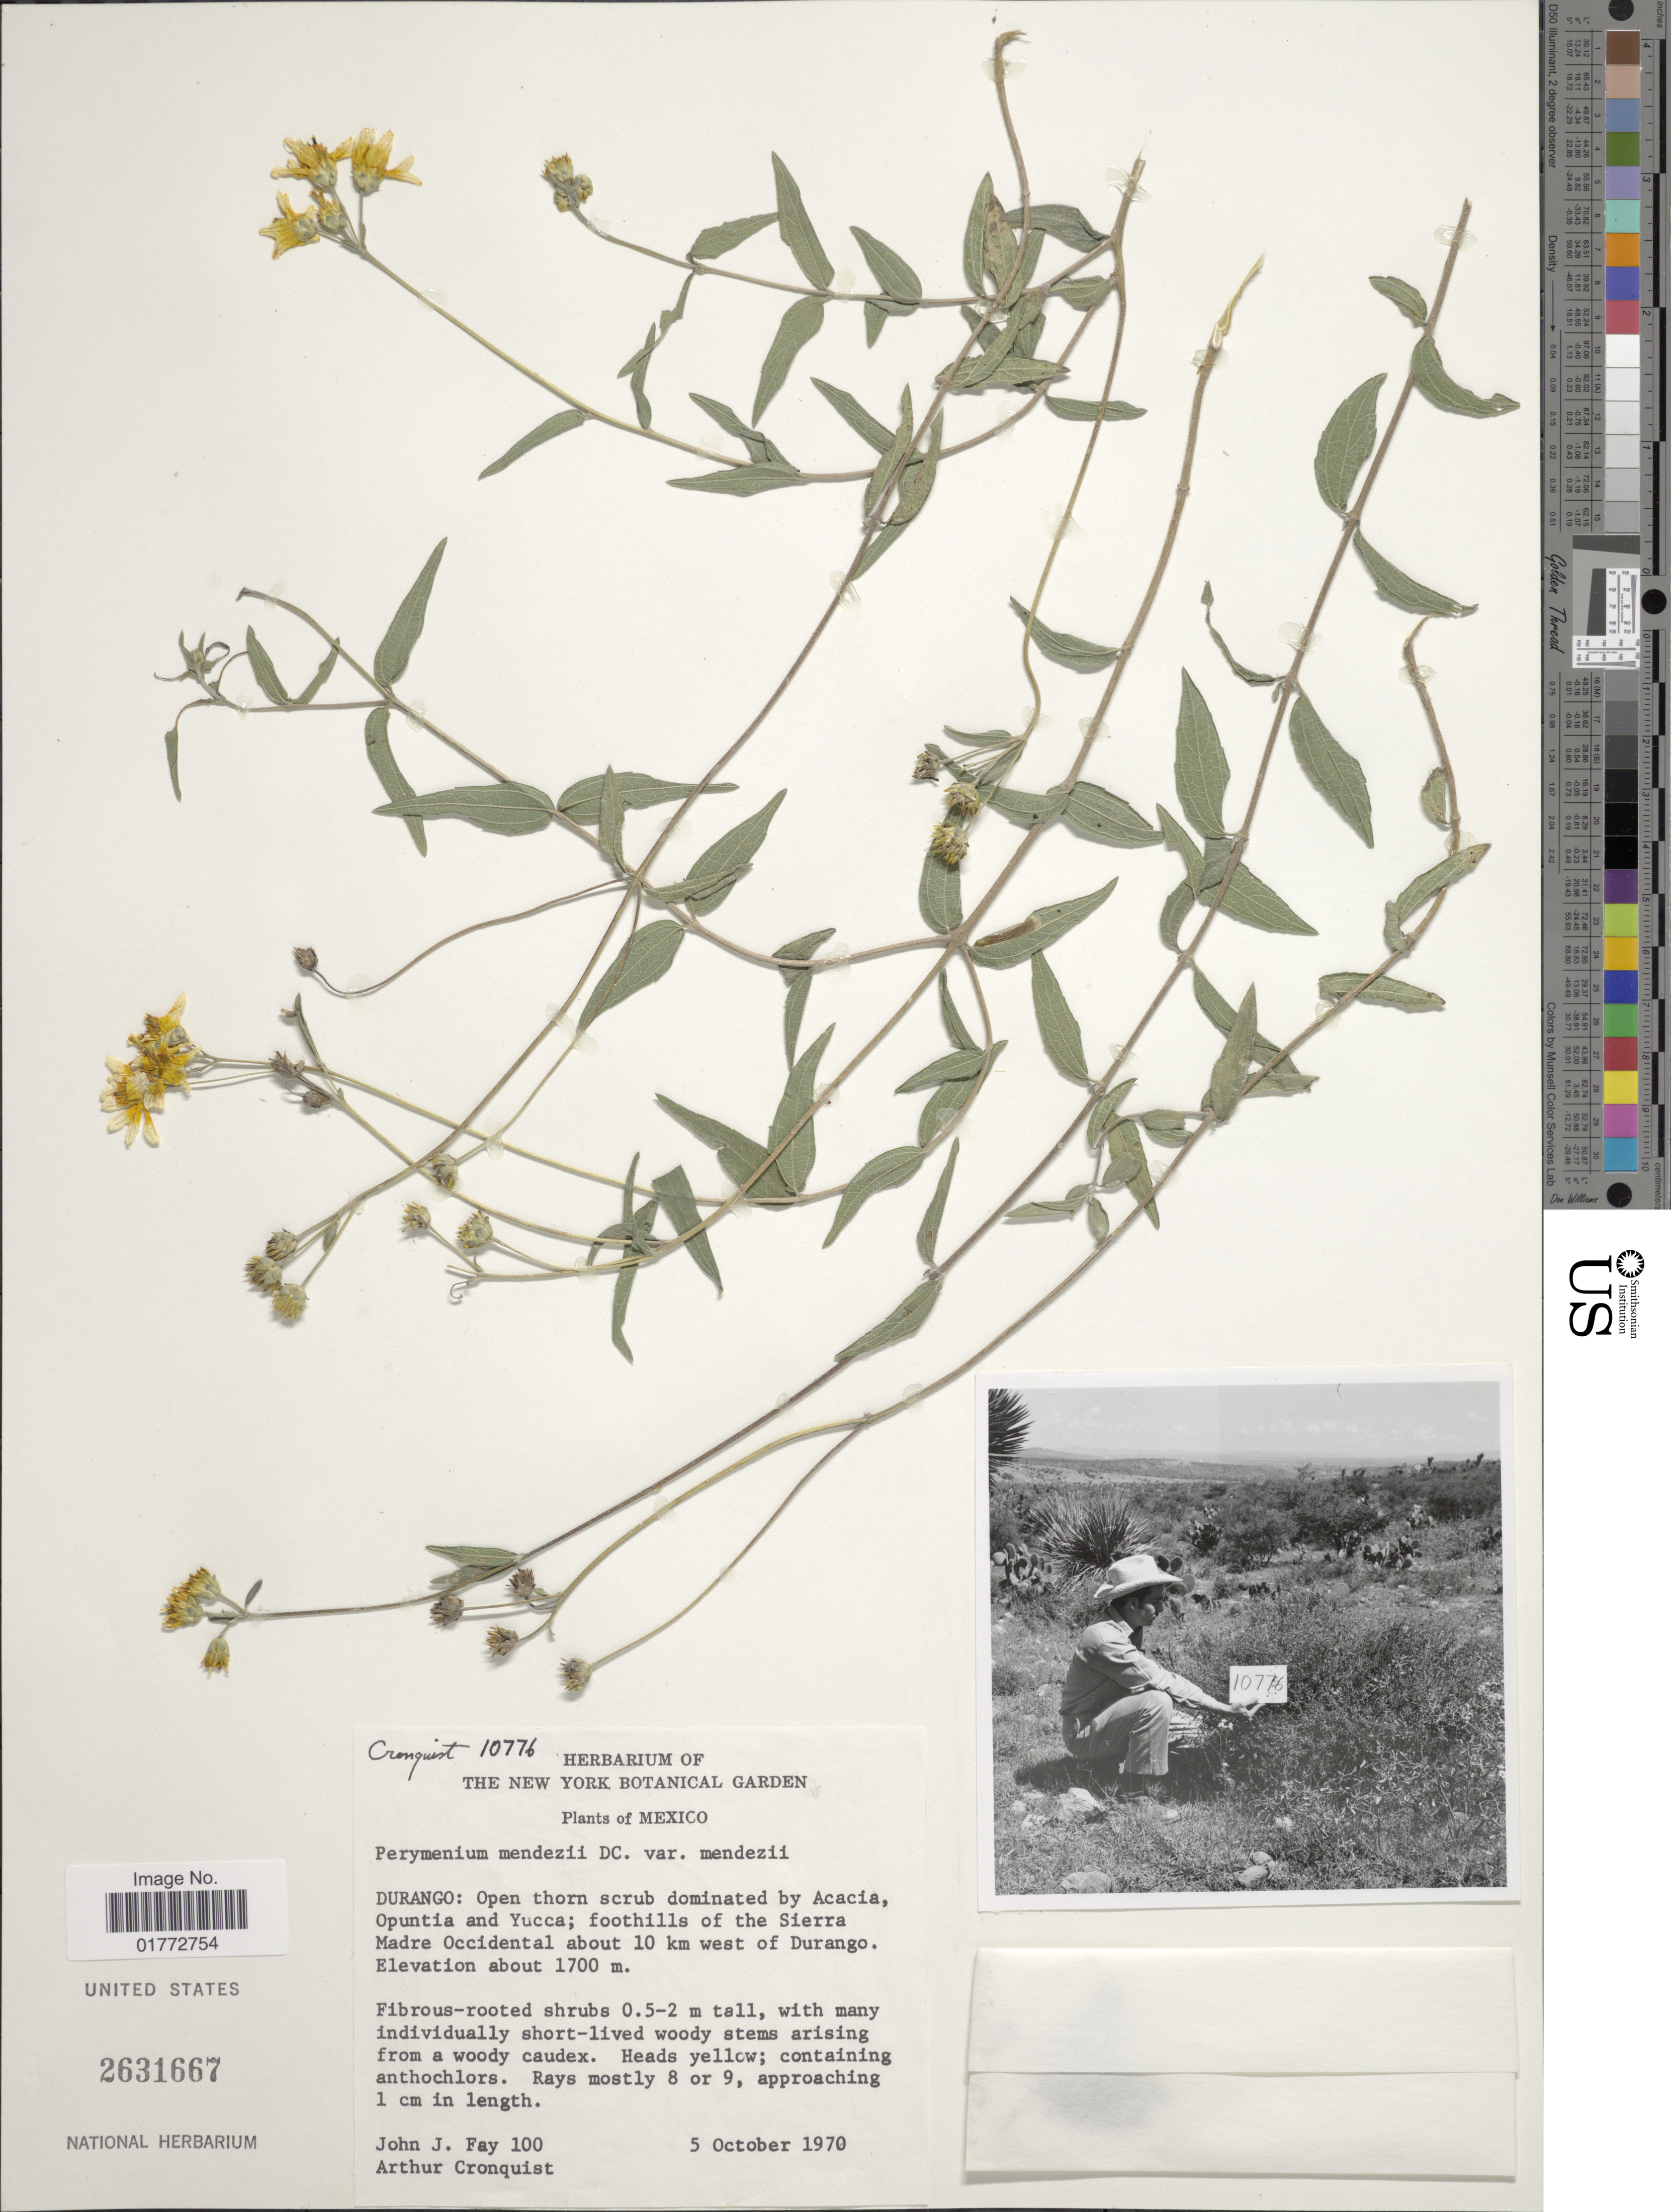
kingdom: Plantae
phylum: Tracheophyta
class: Magnoliopsida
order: Asterales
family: Asteraceae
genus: Perymenium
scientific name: Perymenium mendezii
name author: DC.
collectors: J. J. Fay & A. J. Cronquist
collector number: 100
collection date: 1970-10-05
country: Mexico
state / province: Durango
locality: Foothills of the Sierra Madre Occidental about 10 km west of Durango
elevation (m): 1700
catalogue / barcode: US 2631667